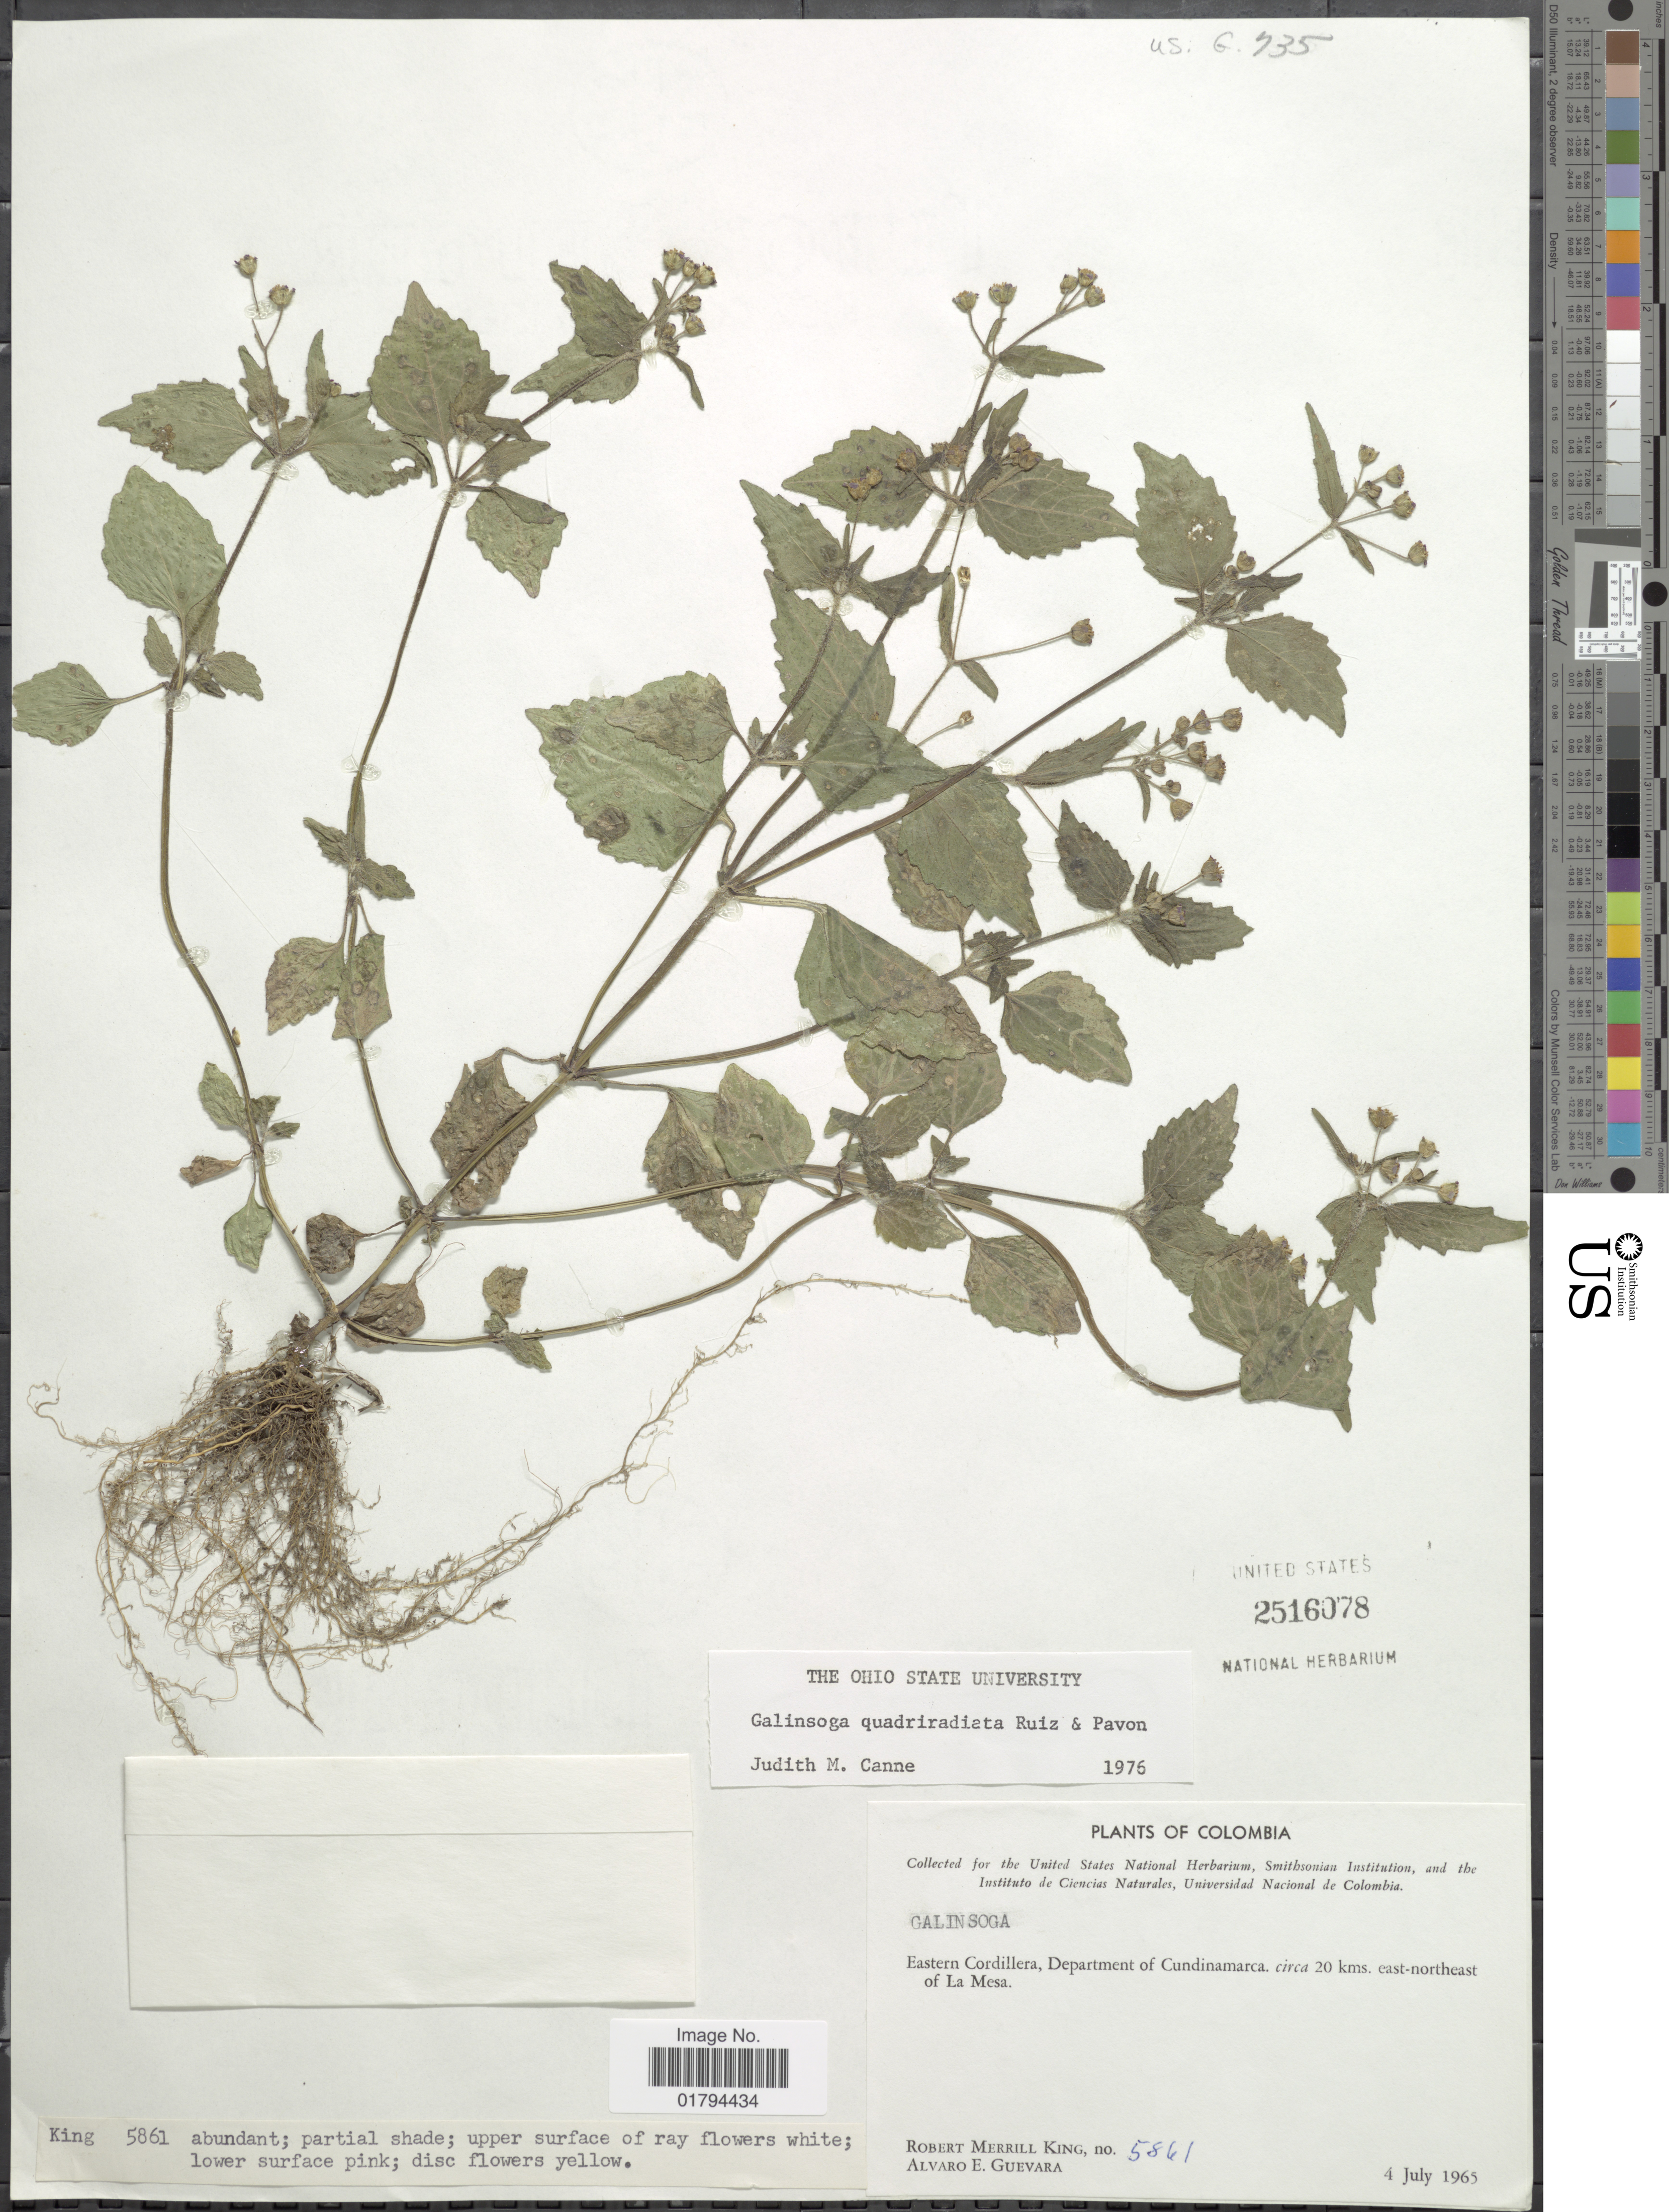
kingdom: Plantae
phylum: Tracheophyta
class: Magnoliopsida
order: Asterales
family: Asteraceae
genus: Galinsoga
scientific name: Galinsoga quadriradiata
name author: Ruiz & Pav.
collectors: R. M. King & A. E. Guevara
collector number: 5861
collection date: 1965-07-04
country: Colombia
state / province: Cundinamarca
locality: Eastern Cordillera, circa 20 kms. east-northeast of La Mesa.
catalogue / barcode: US 2516078